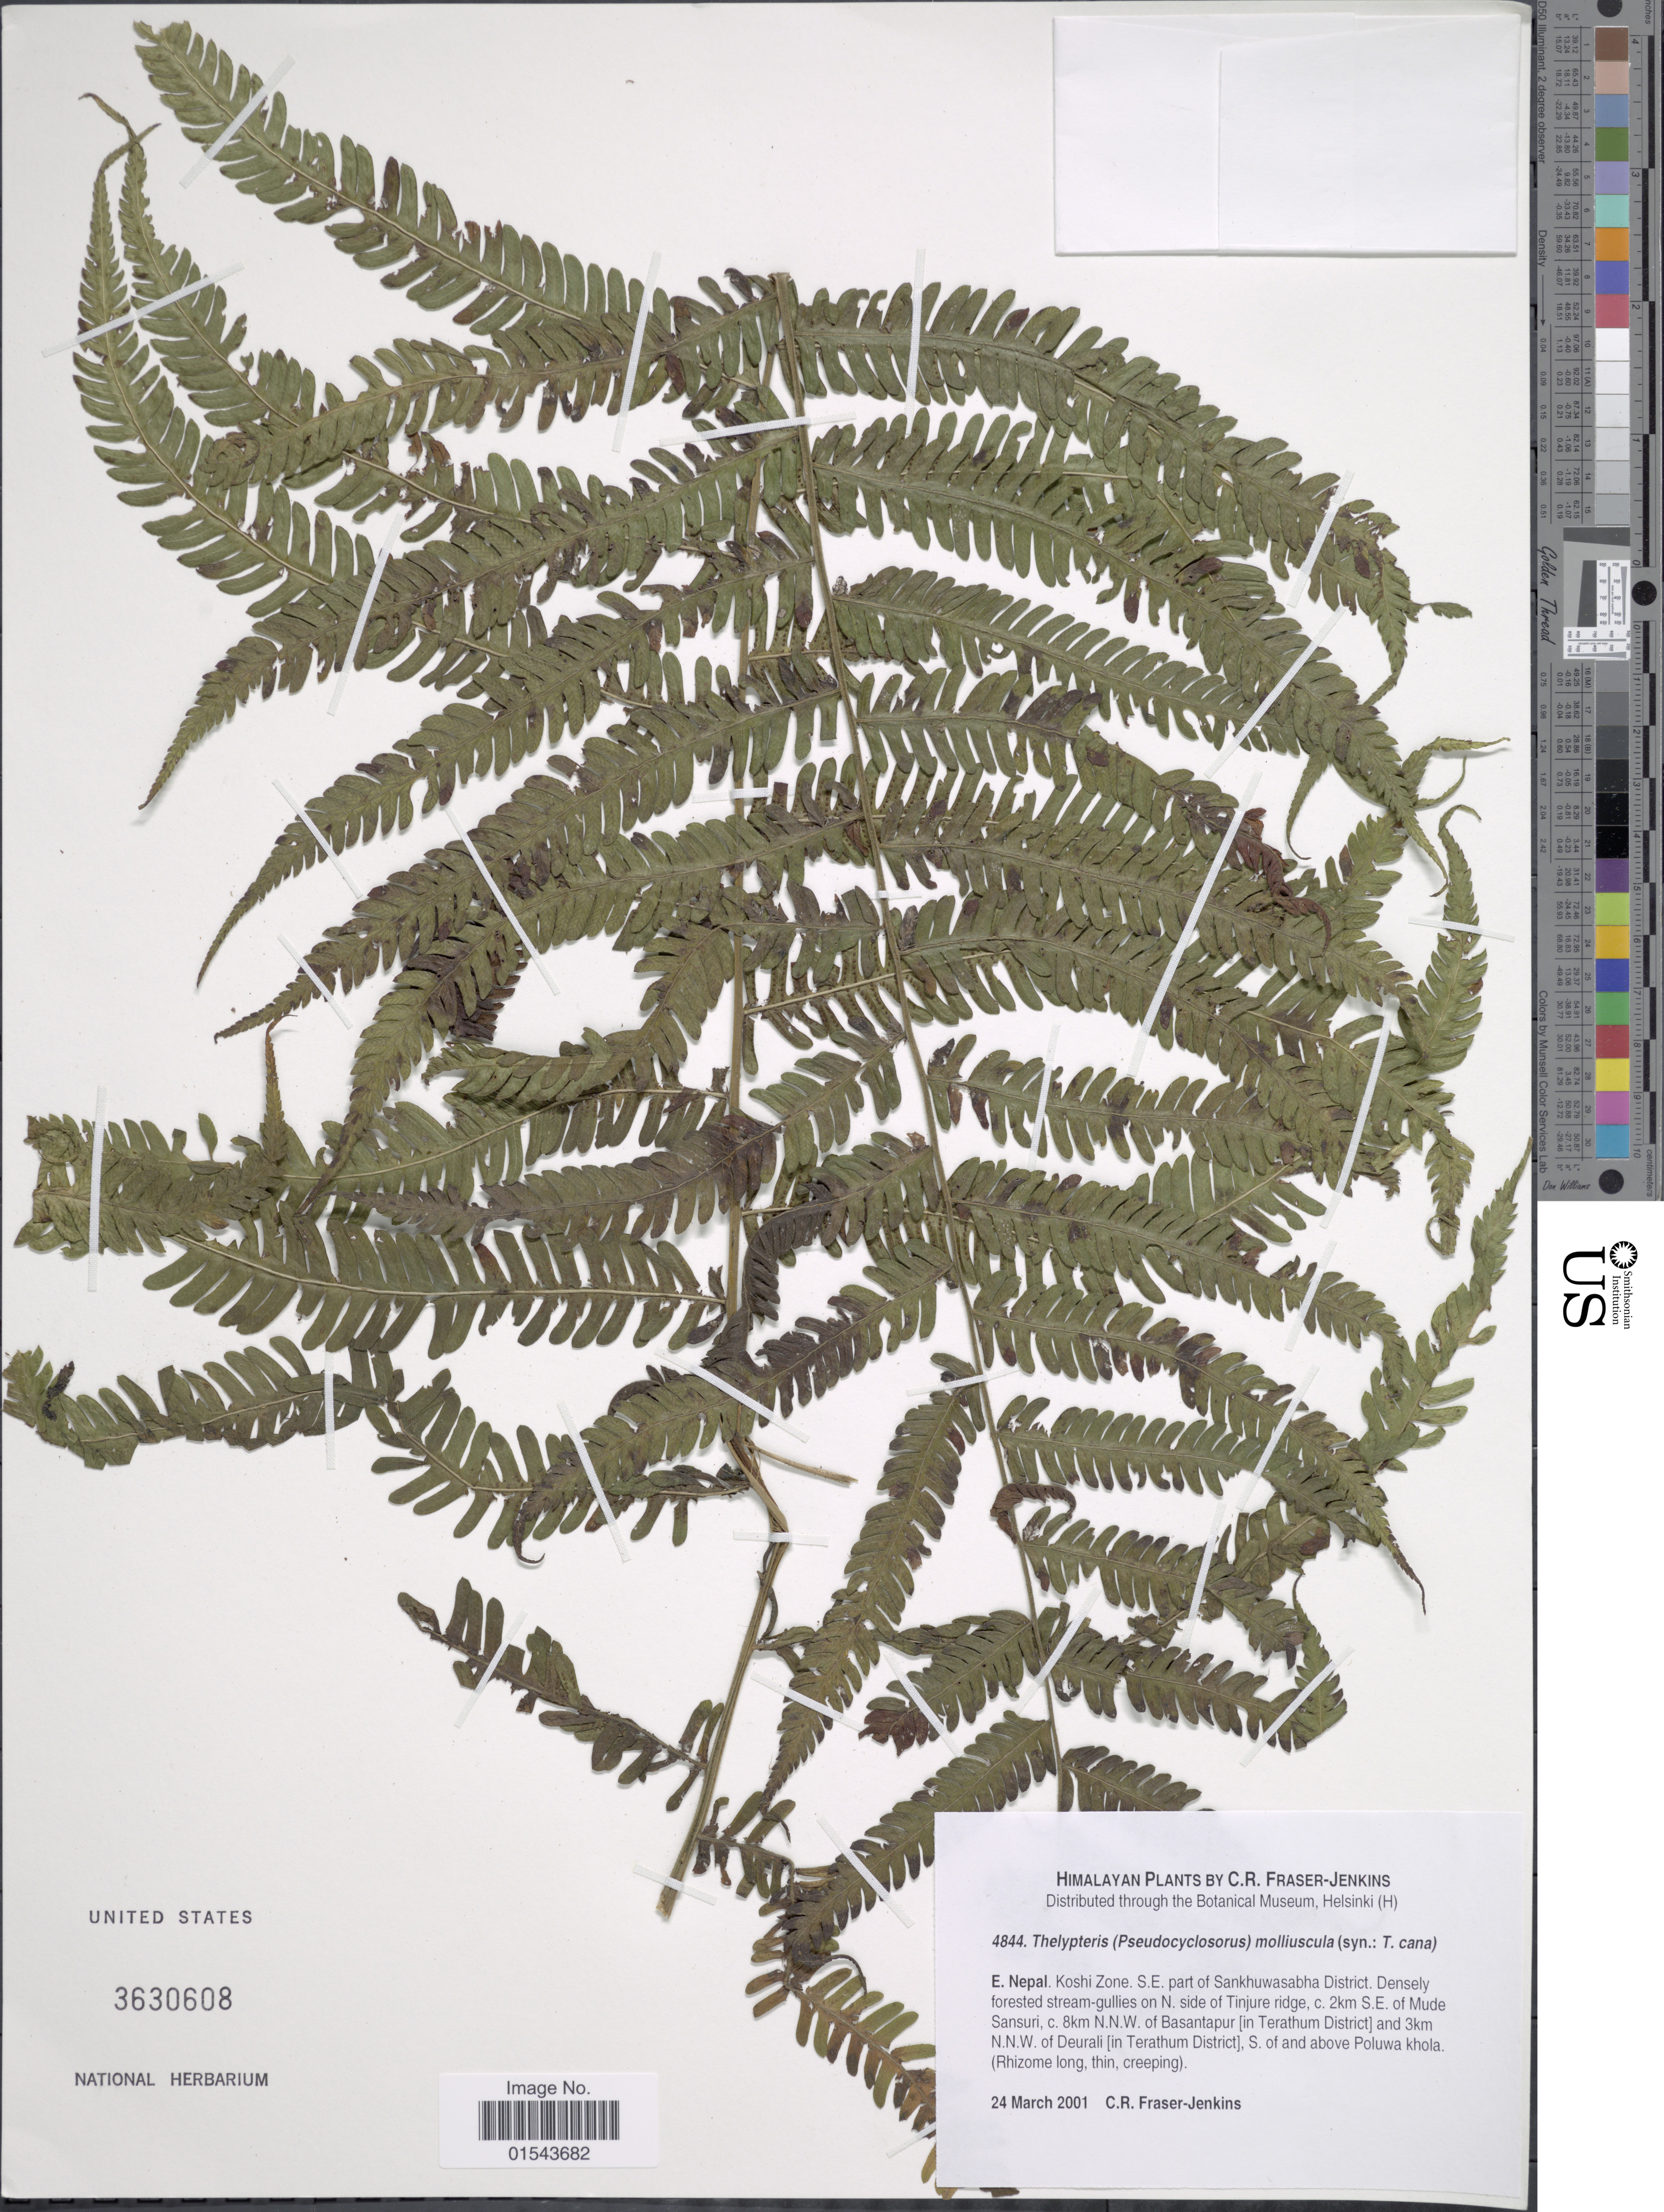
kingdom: Plantae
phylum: Tracheophyta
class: Polypodiopsida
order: Polypodiales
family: Thelypteridaceae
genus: Christella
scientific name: Christella molliuscula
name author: (Wall.) Holttum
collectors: C. R. Fraser-Jenkins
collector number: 4844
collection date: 2001-03-24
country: Nepal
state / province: Kosi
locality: Himalaya, E. Nepal. Koshi Zone. S. E part of Sankhuwasabha District. Densely forested stream-gullies on N. side of Tinjure ridge, 2 km S. E. of Mude sansuri, 8 km N. N. W of Bsantapur (in Terathum District) and 3 km N. N. W. of Deurali (in Terathum District), S of and above Poluwa khola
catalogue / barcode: US 3630608